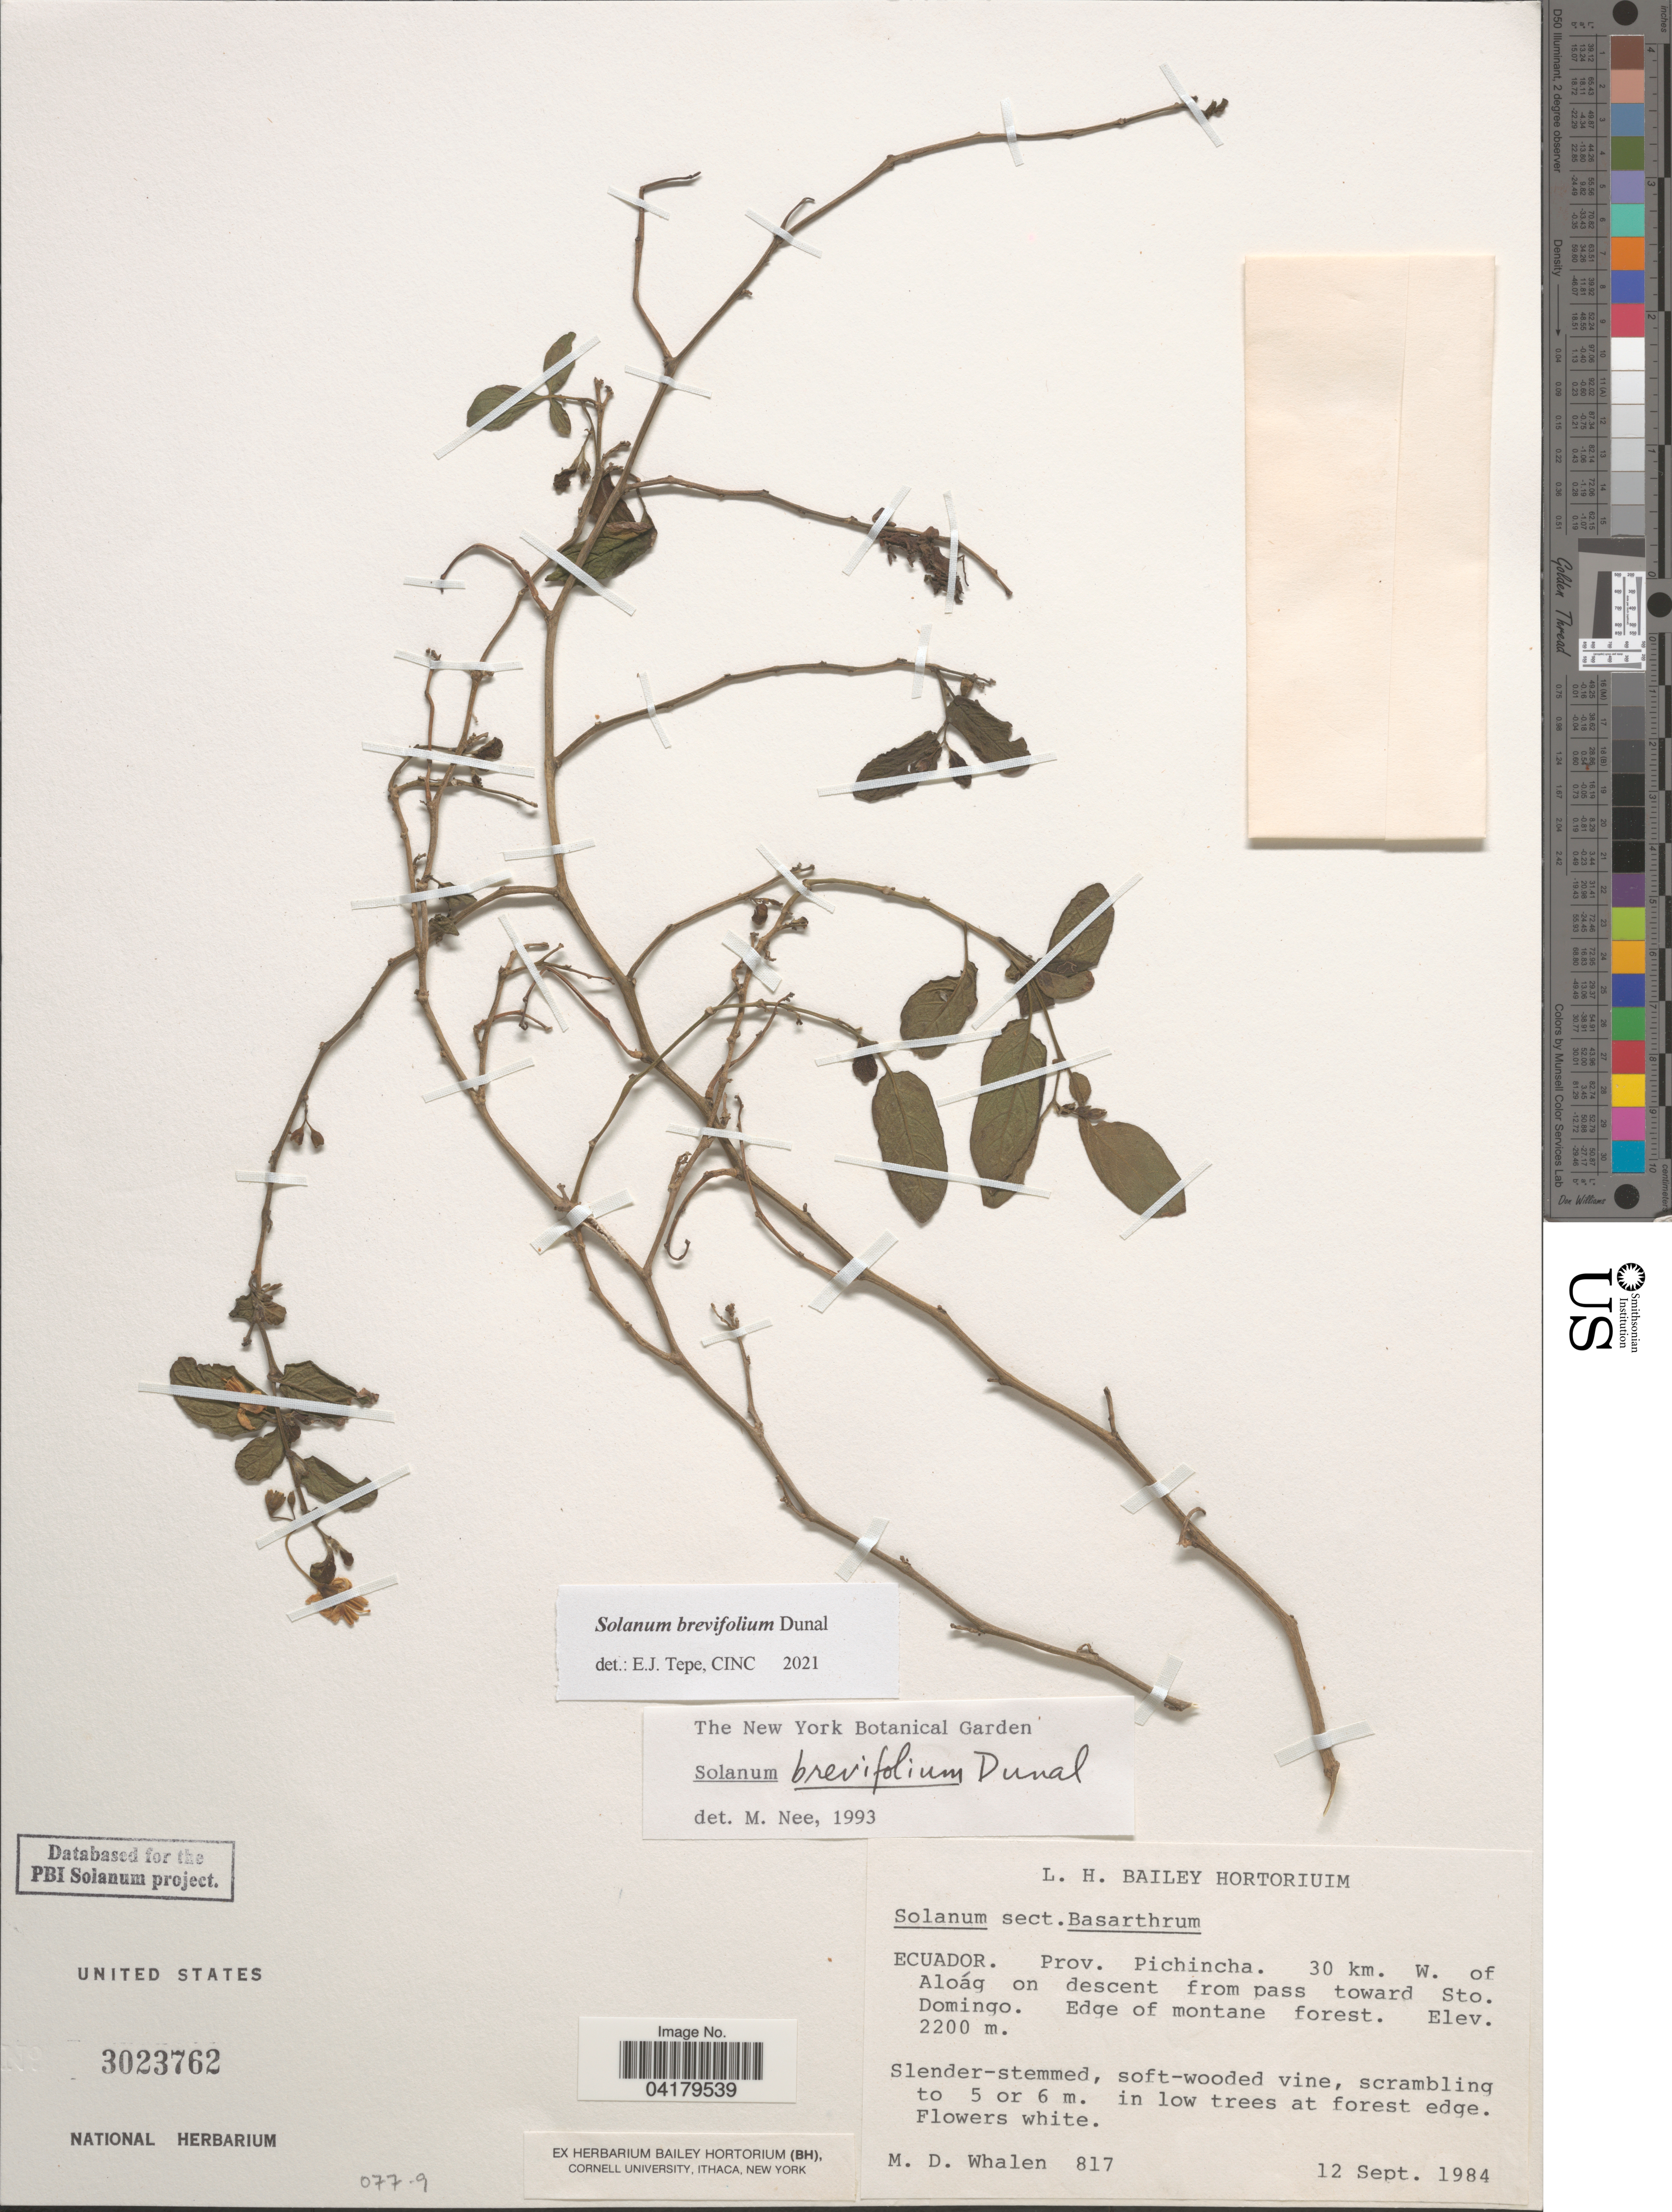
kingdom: Plantae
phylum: Tracheophyta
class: Magnoliopsida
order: Solanales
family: Solanaceae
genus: Solanum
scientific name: Solanum brevifolium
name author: Dunal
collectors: M. Whalen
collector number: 817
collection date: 1984-09-12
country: Ecuador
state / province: Pichincha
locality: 30 km. W. of Aloág on descent from pass toward Sto. Domingo.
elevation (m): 2200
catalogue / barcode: US 3023762